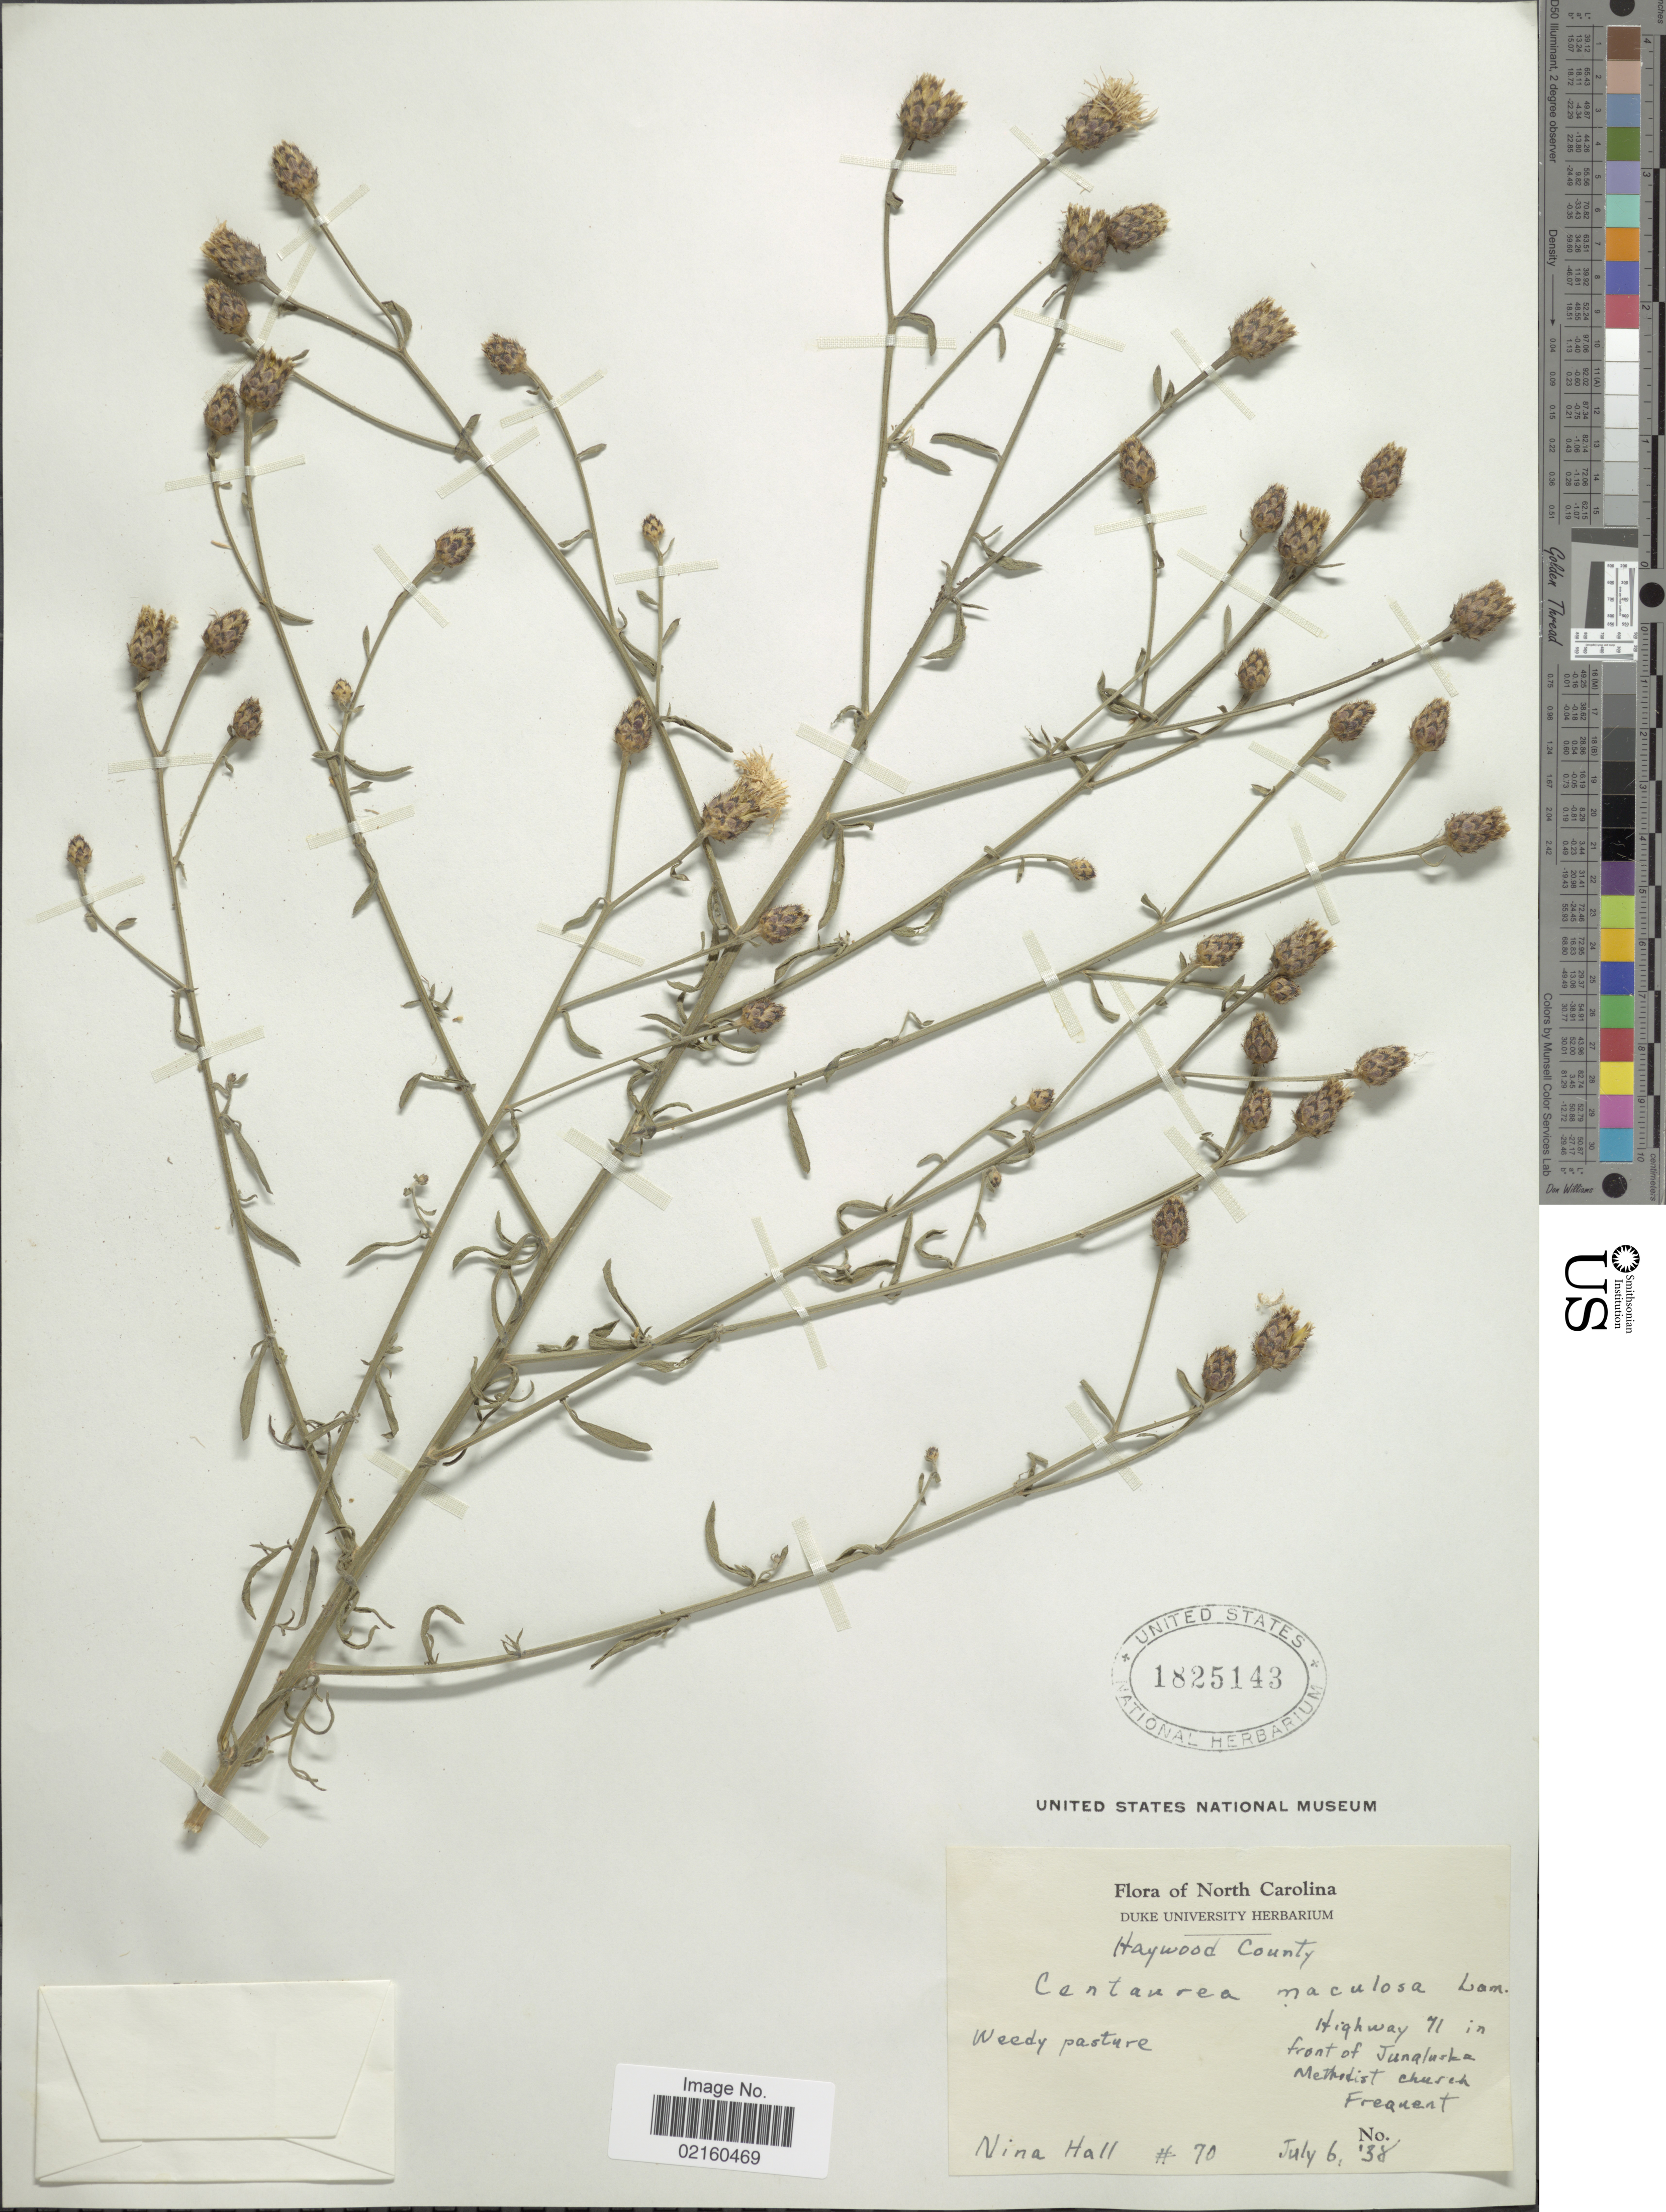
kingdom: Plantae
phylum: Tracheophyta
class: Magnoliopsida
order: Asterales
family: Asteraceae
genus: Centaurea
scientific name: Centaurea stoebe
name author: L.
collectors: N. Hall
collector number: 70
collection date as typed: Transcribed d/m/y: 6/7/38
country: United States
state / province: North Carolina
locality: Haywood County, Highway 71 in front of Junaluska, Methodist Church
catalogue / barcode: US 1825143